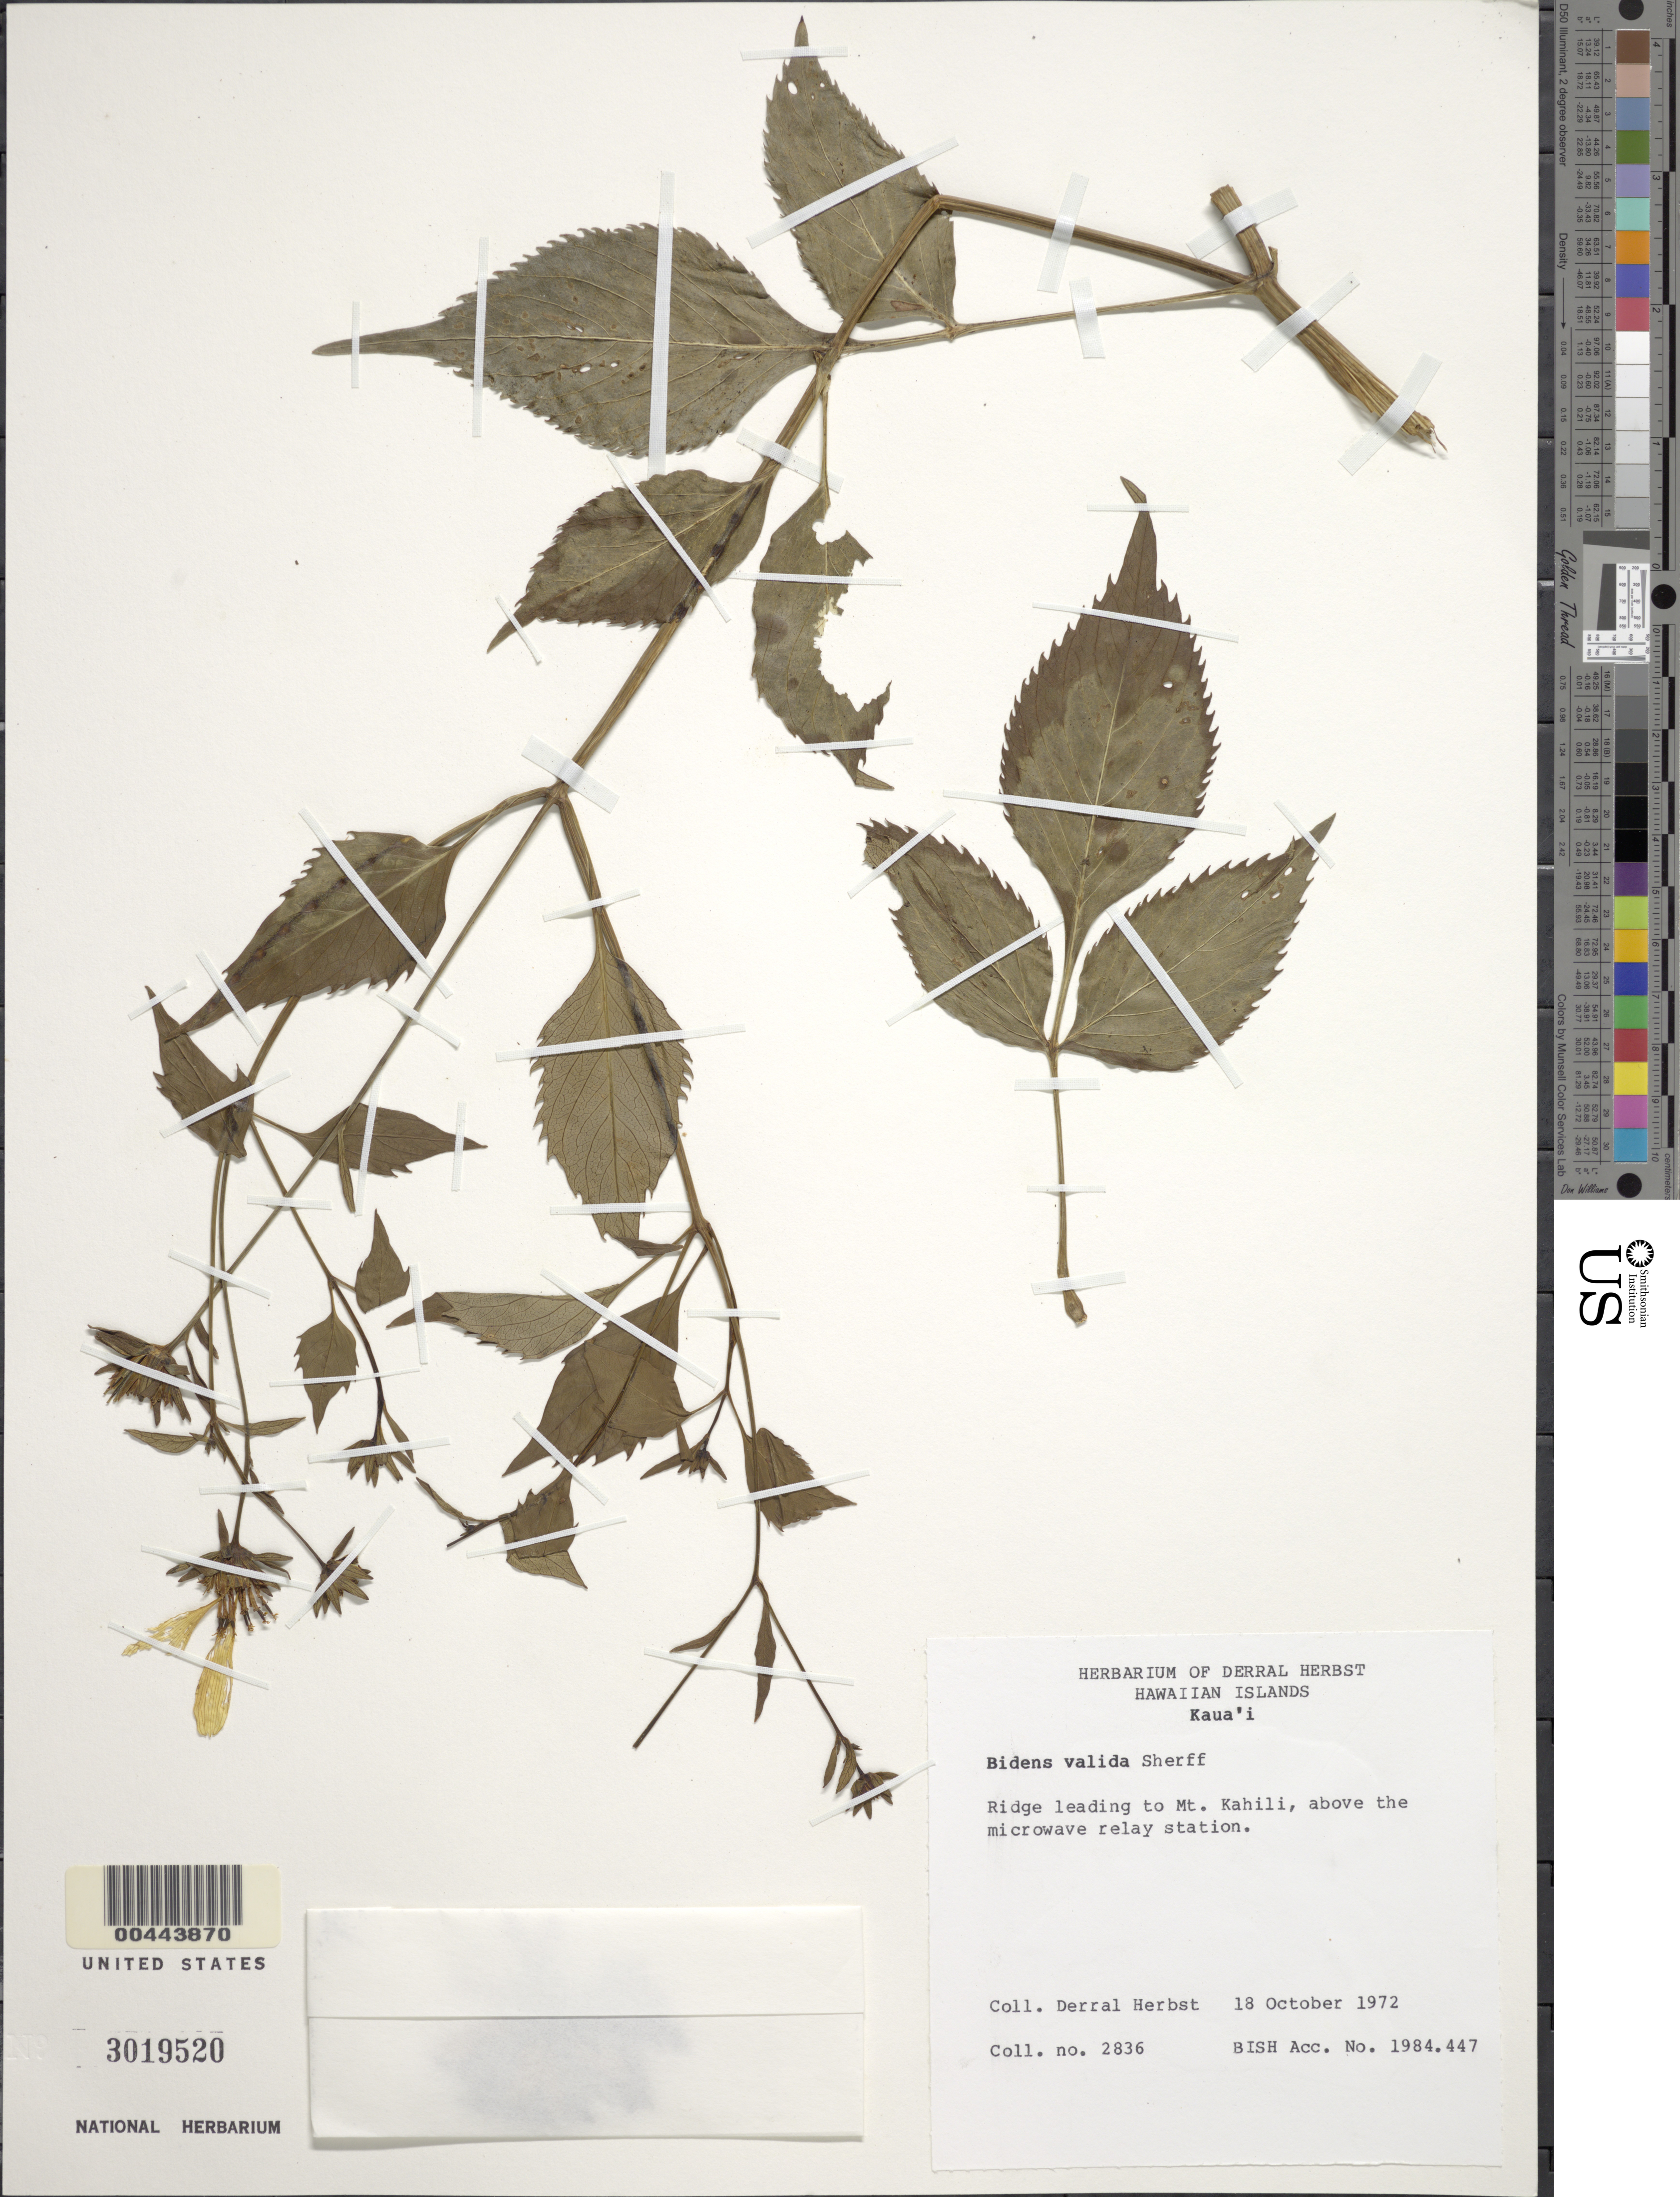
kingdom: Plantae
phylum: Tracheophyta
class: Magnoliopsida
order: Asterales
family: Asteraceae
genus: Bidens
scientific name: Bidens valida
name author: Sherff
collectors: D. R. Herbst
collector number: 2836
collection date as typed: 18 Oct 1972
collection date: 1972-10-18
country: United States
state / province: Hawaii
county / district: Kauai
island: Kaua'i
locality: Ridge leading to Mount Kahili, above the microwave relay station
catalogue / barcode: US 3019520